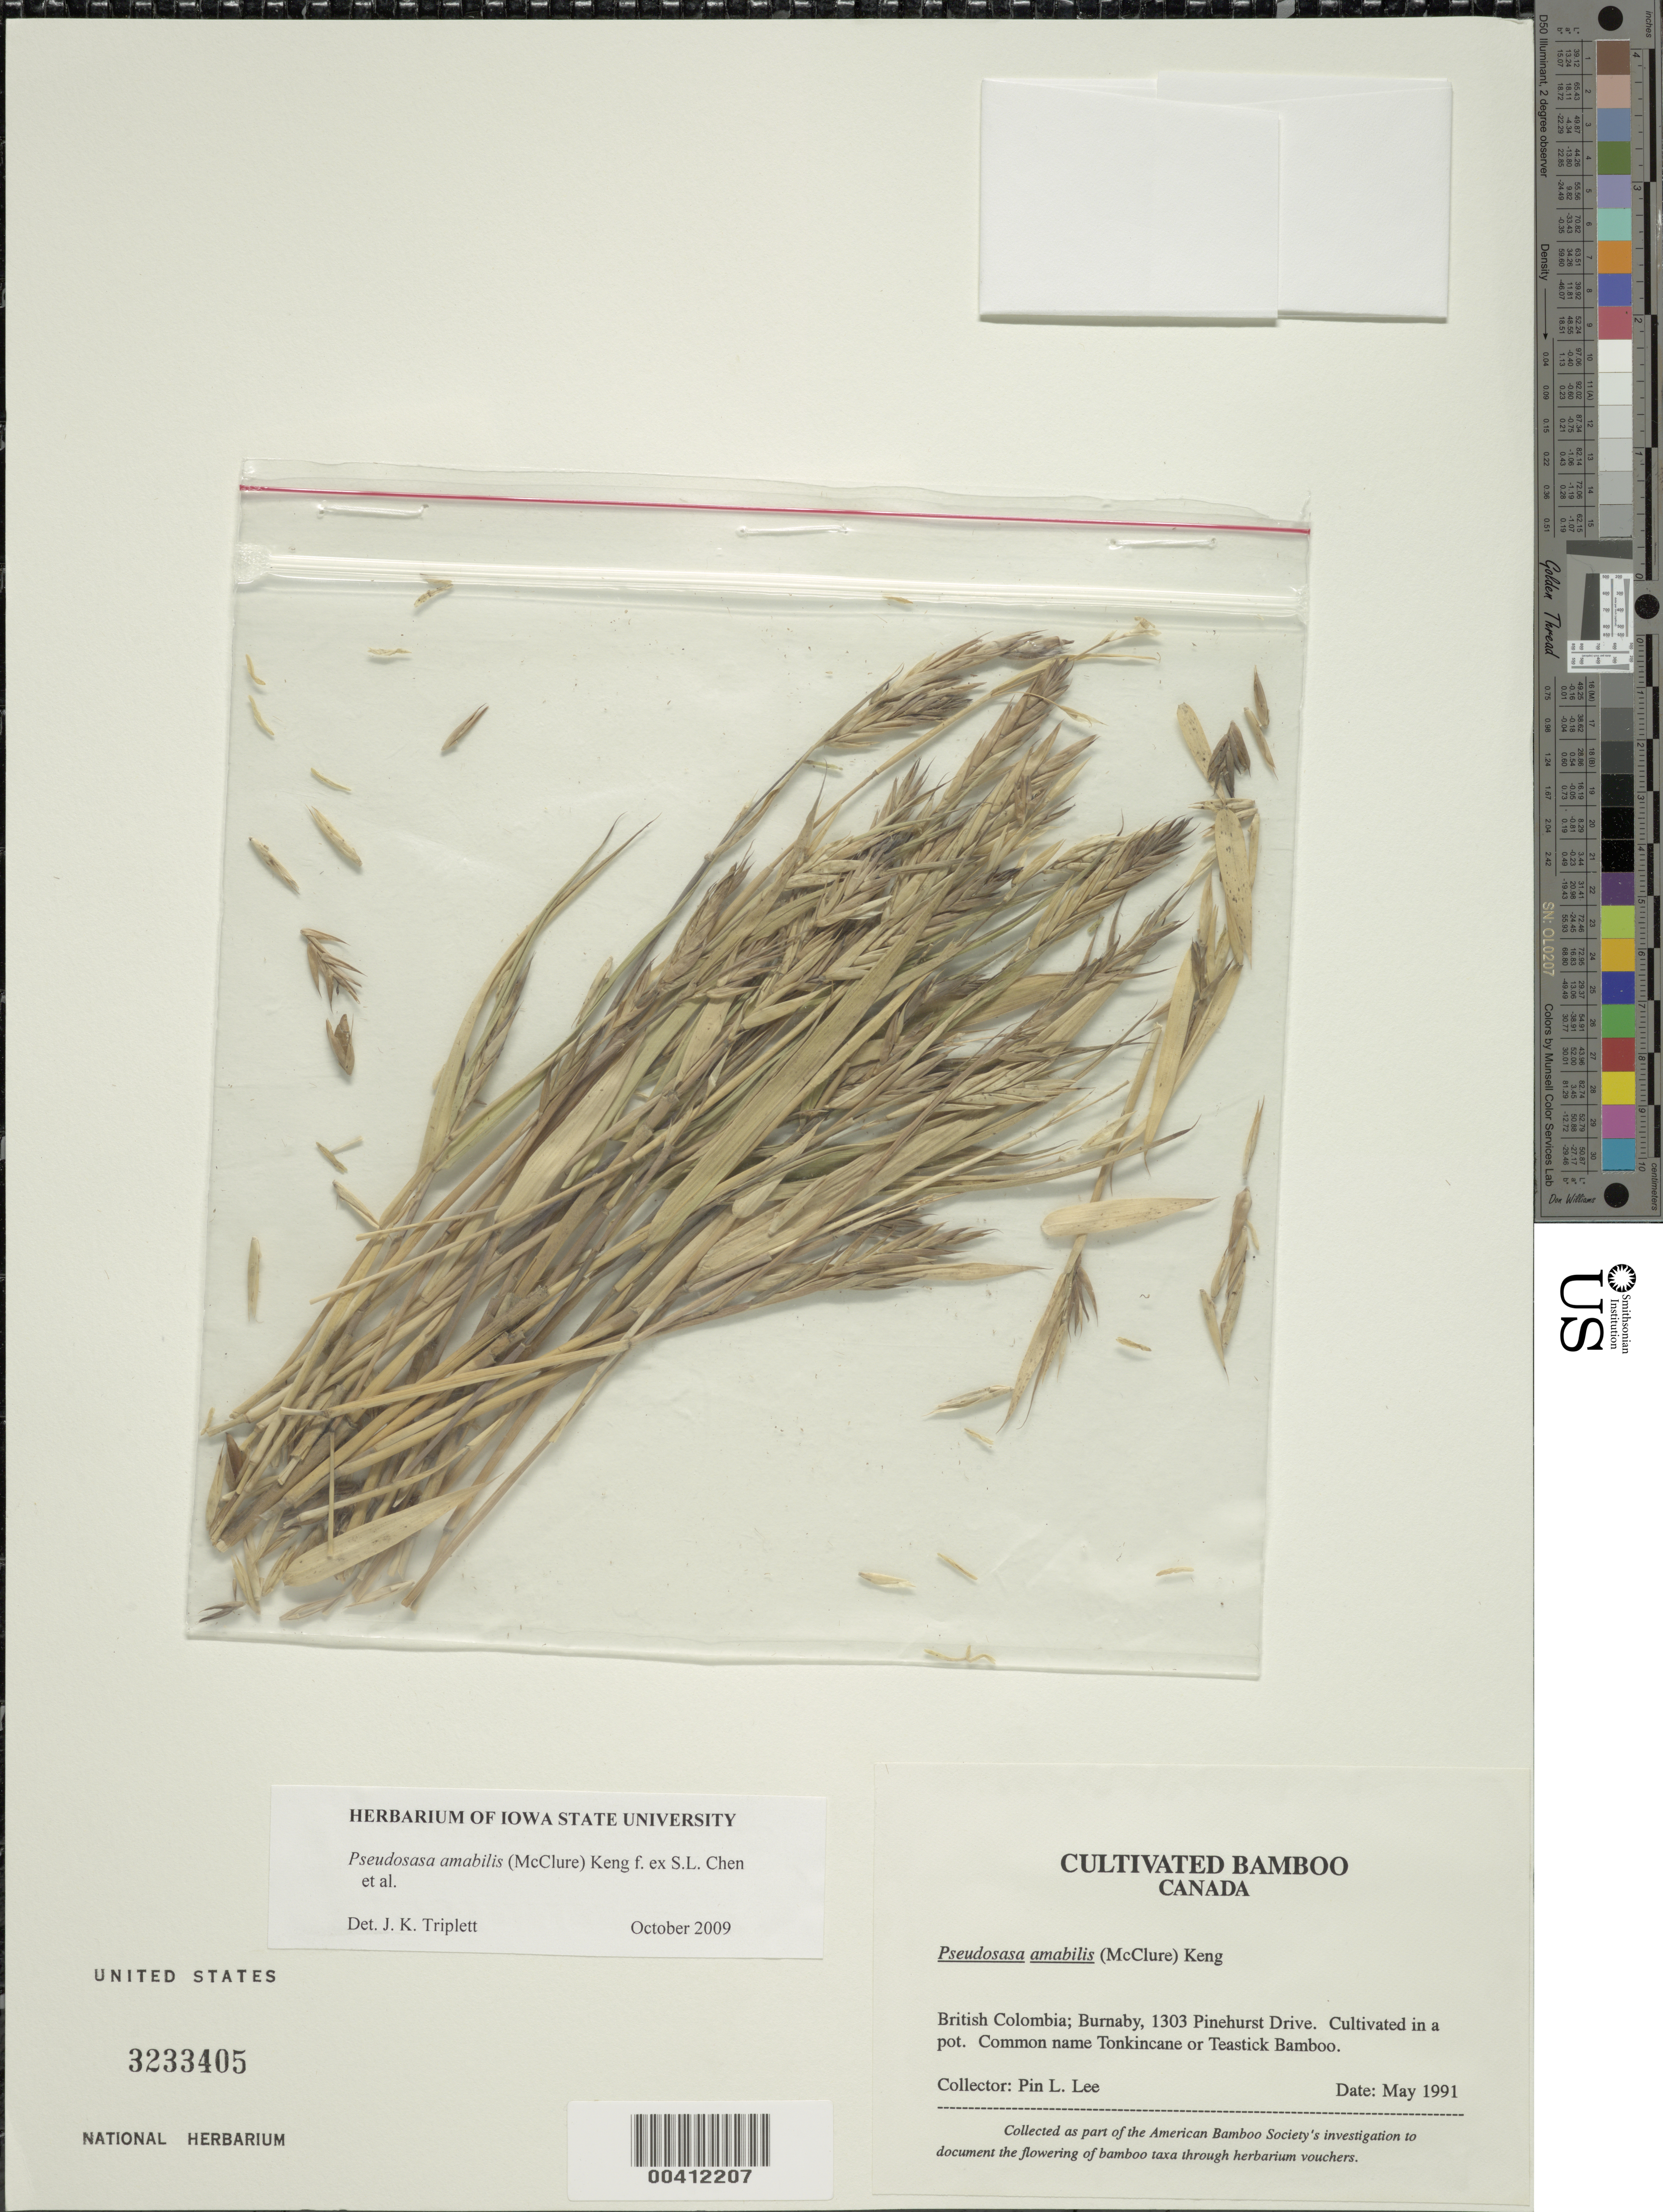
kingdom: Plantae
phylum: Tracheophyta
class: Liliopsida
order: Poales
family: Poaceae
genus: Pseudosasa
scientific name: Pseudosasa amabilis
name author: (McClure) Keng f.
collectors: P. Lee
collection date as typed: May 1991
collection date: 1991-05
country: Canada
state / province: British Columbia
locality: Burnaby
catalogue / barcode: US 3233405